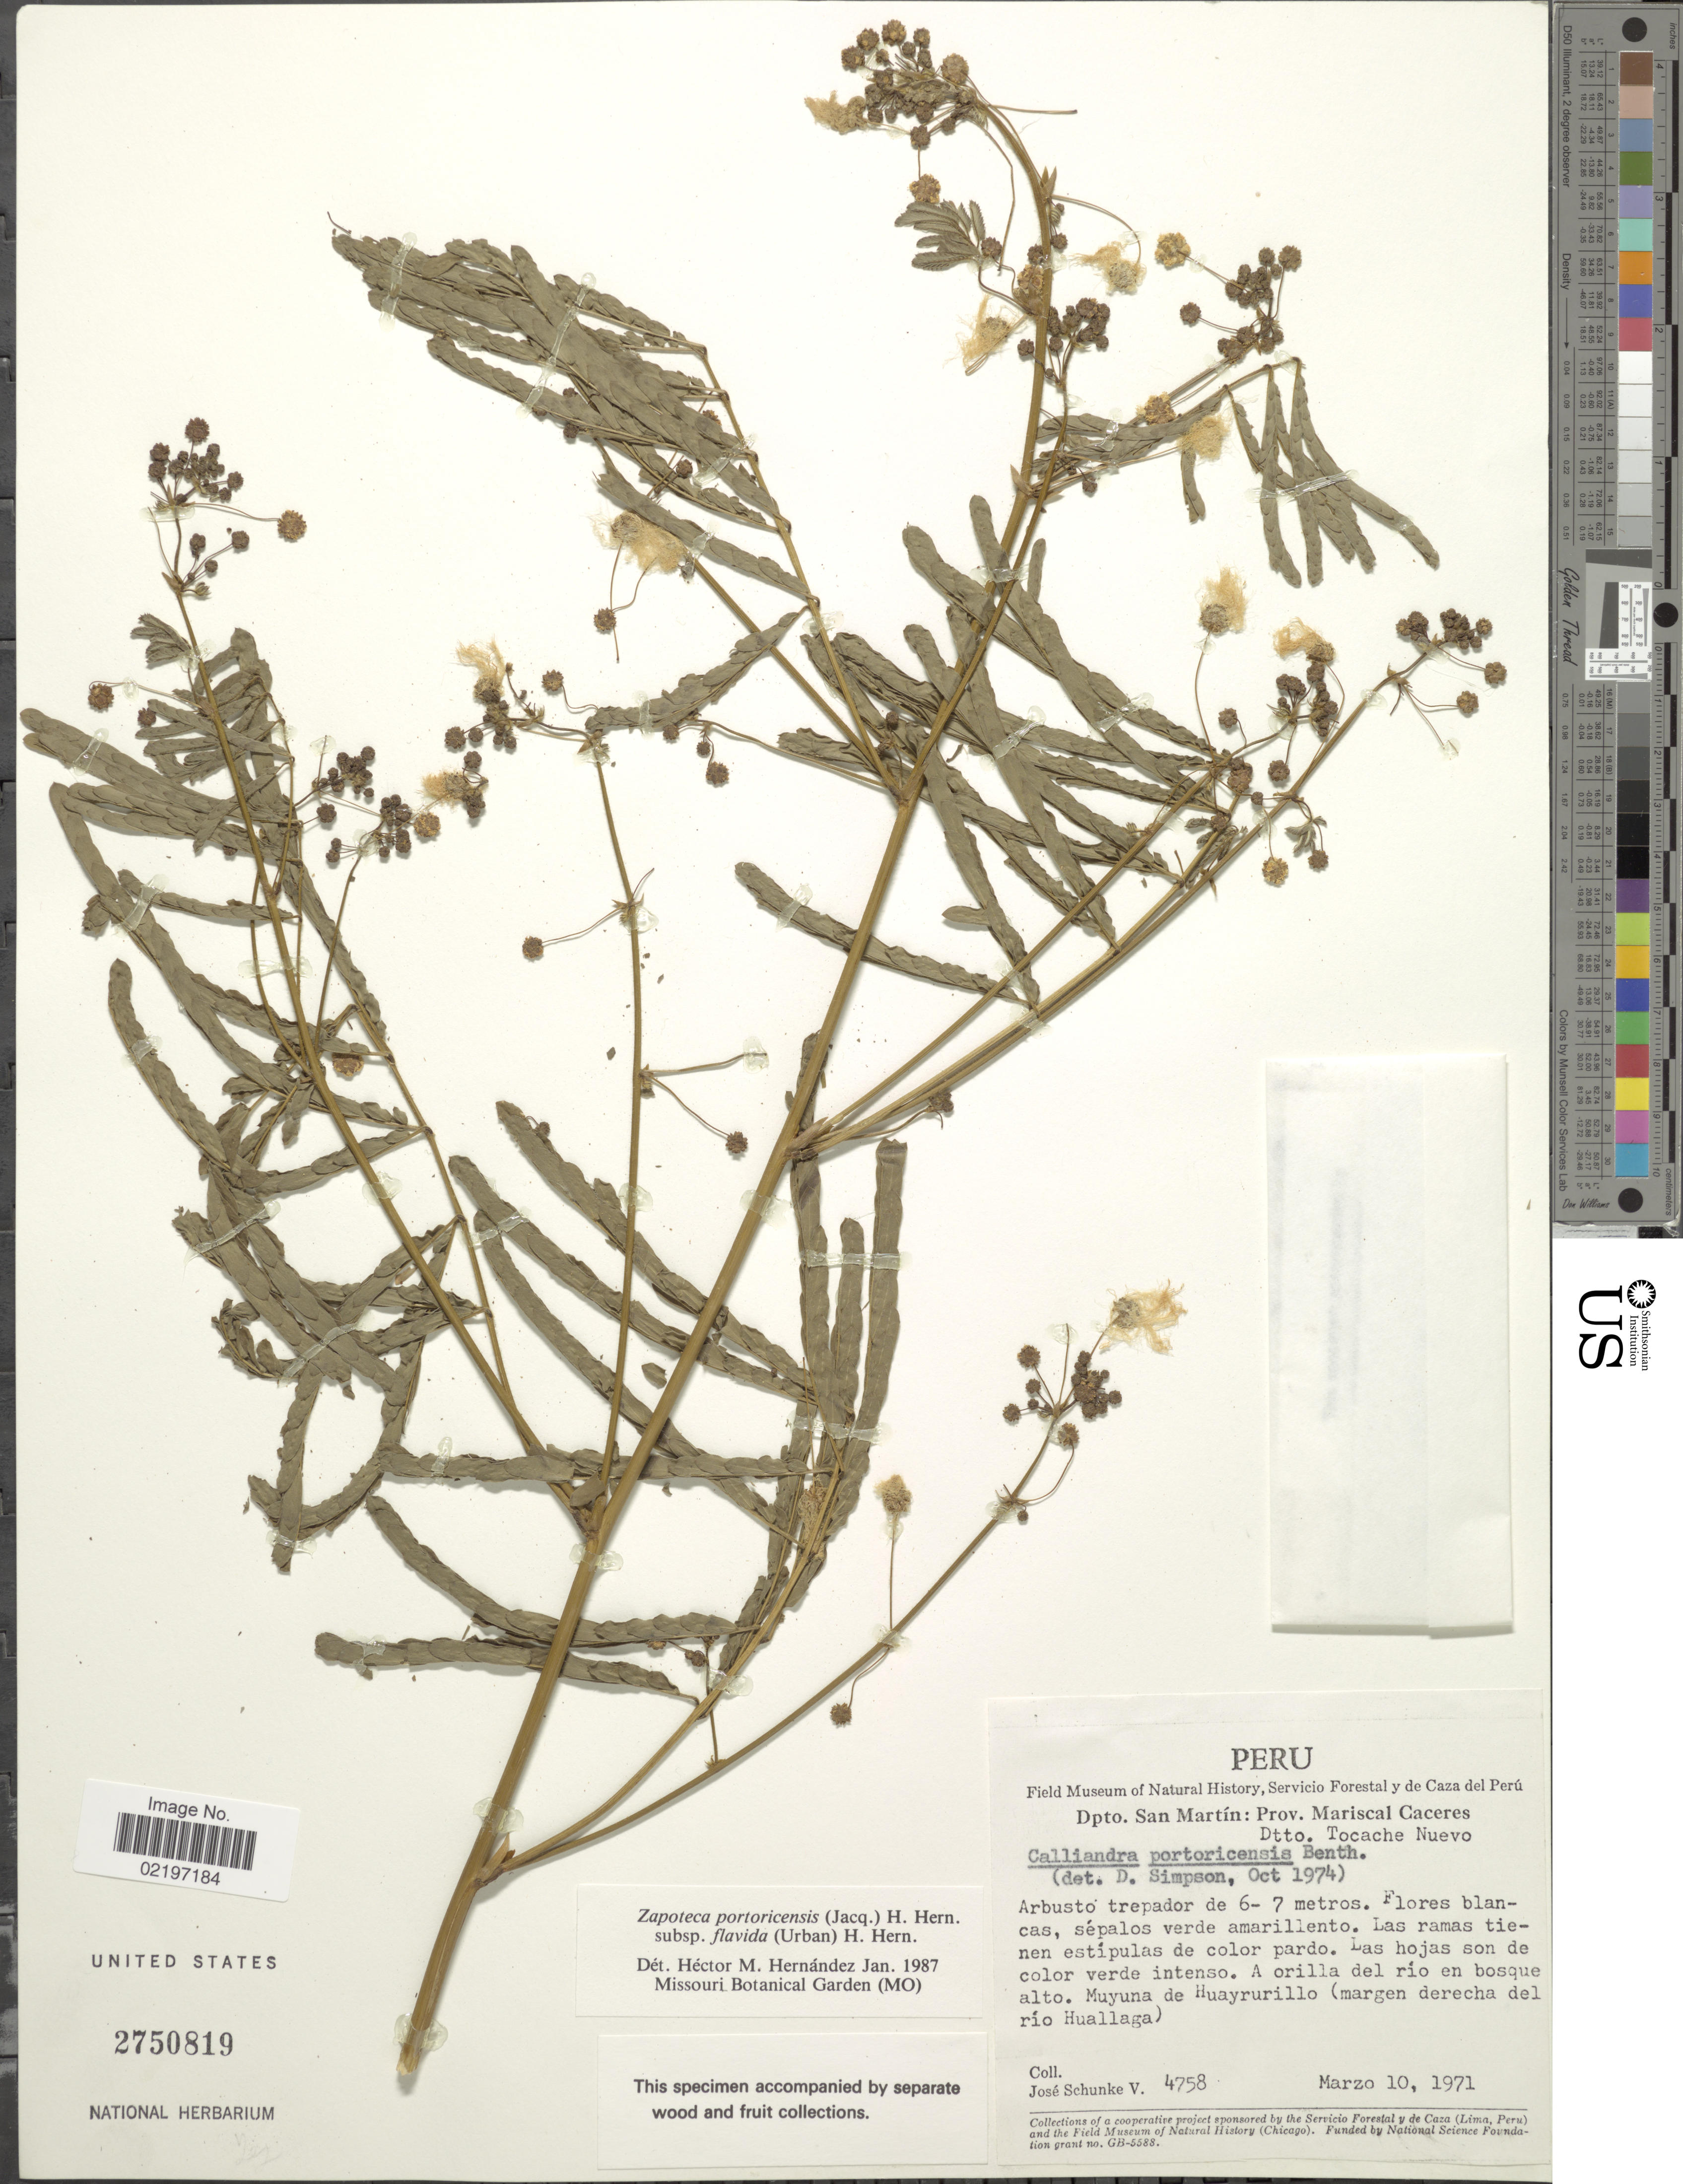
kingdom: Plantae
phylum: Tracheophyta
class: Magnoliopsida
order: Fabales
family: Fabaceae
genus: Zapoteca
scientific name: Zapoteca portoricensis subsp. flavida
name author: (Urb.) H.M. Hern.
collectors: J. Schunke Vigo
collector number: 4758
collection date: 1971-03-10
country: Peru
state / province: San Martín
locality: Prov. Mariscal Caceres,. Dtto. Tocache Nuevo. Muyuna de Huayrurillo (amrgen derecha del rio Huallaga)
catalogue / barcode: US 2750819